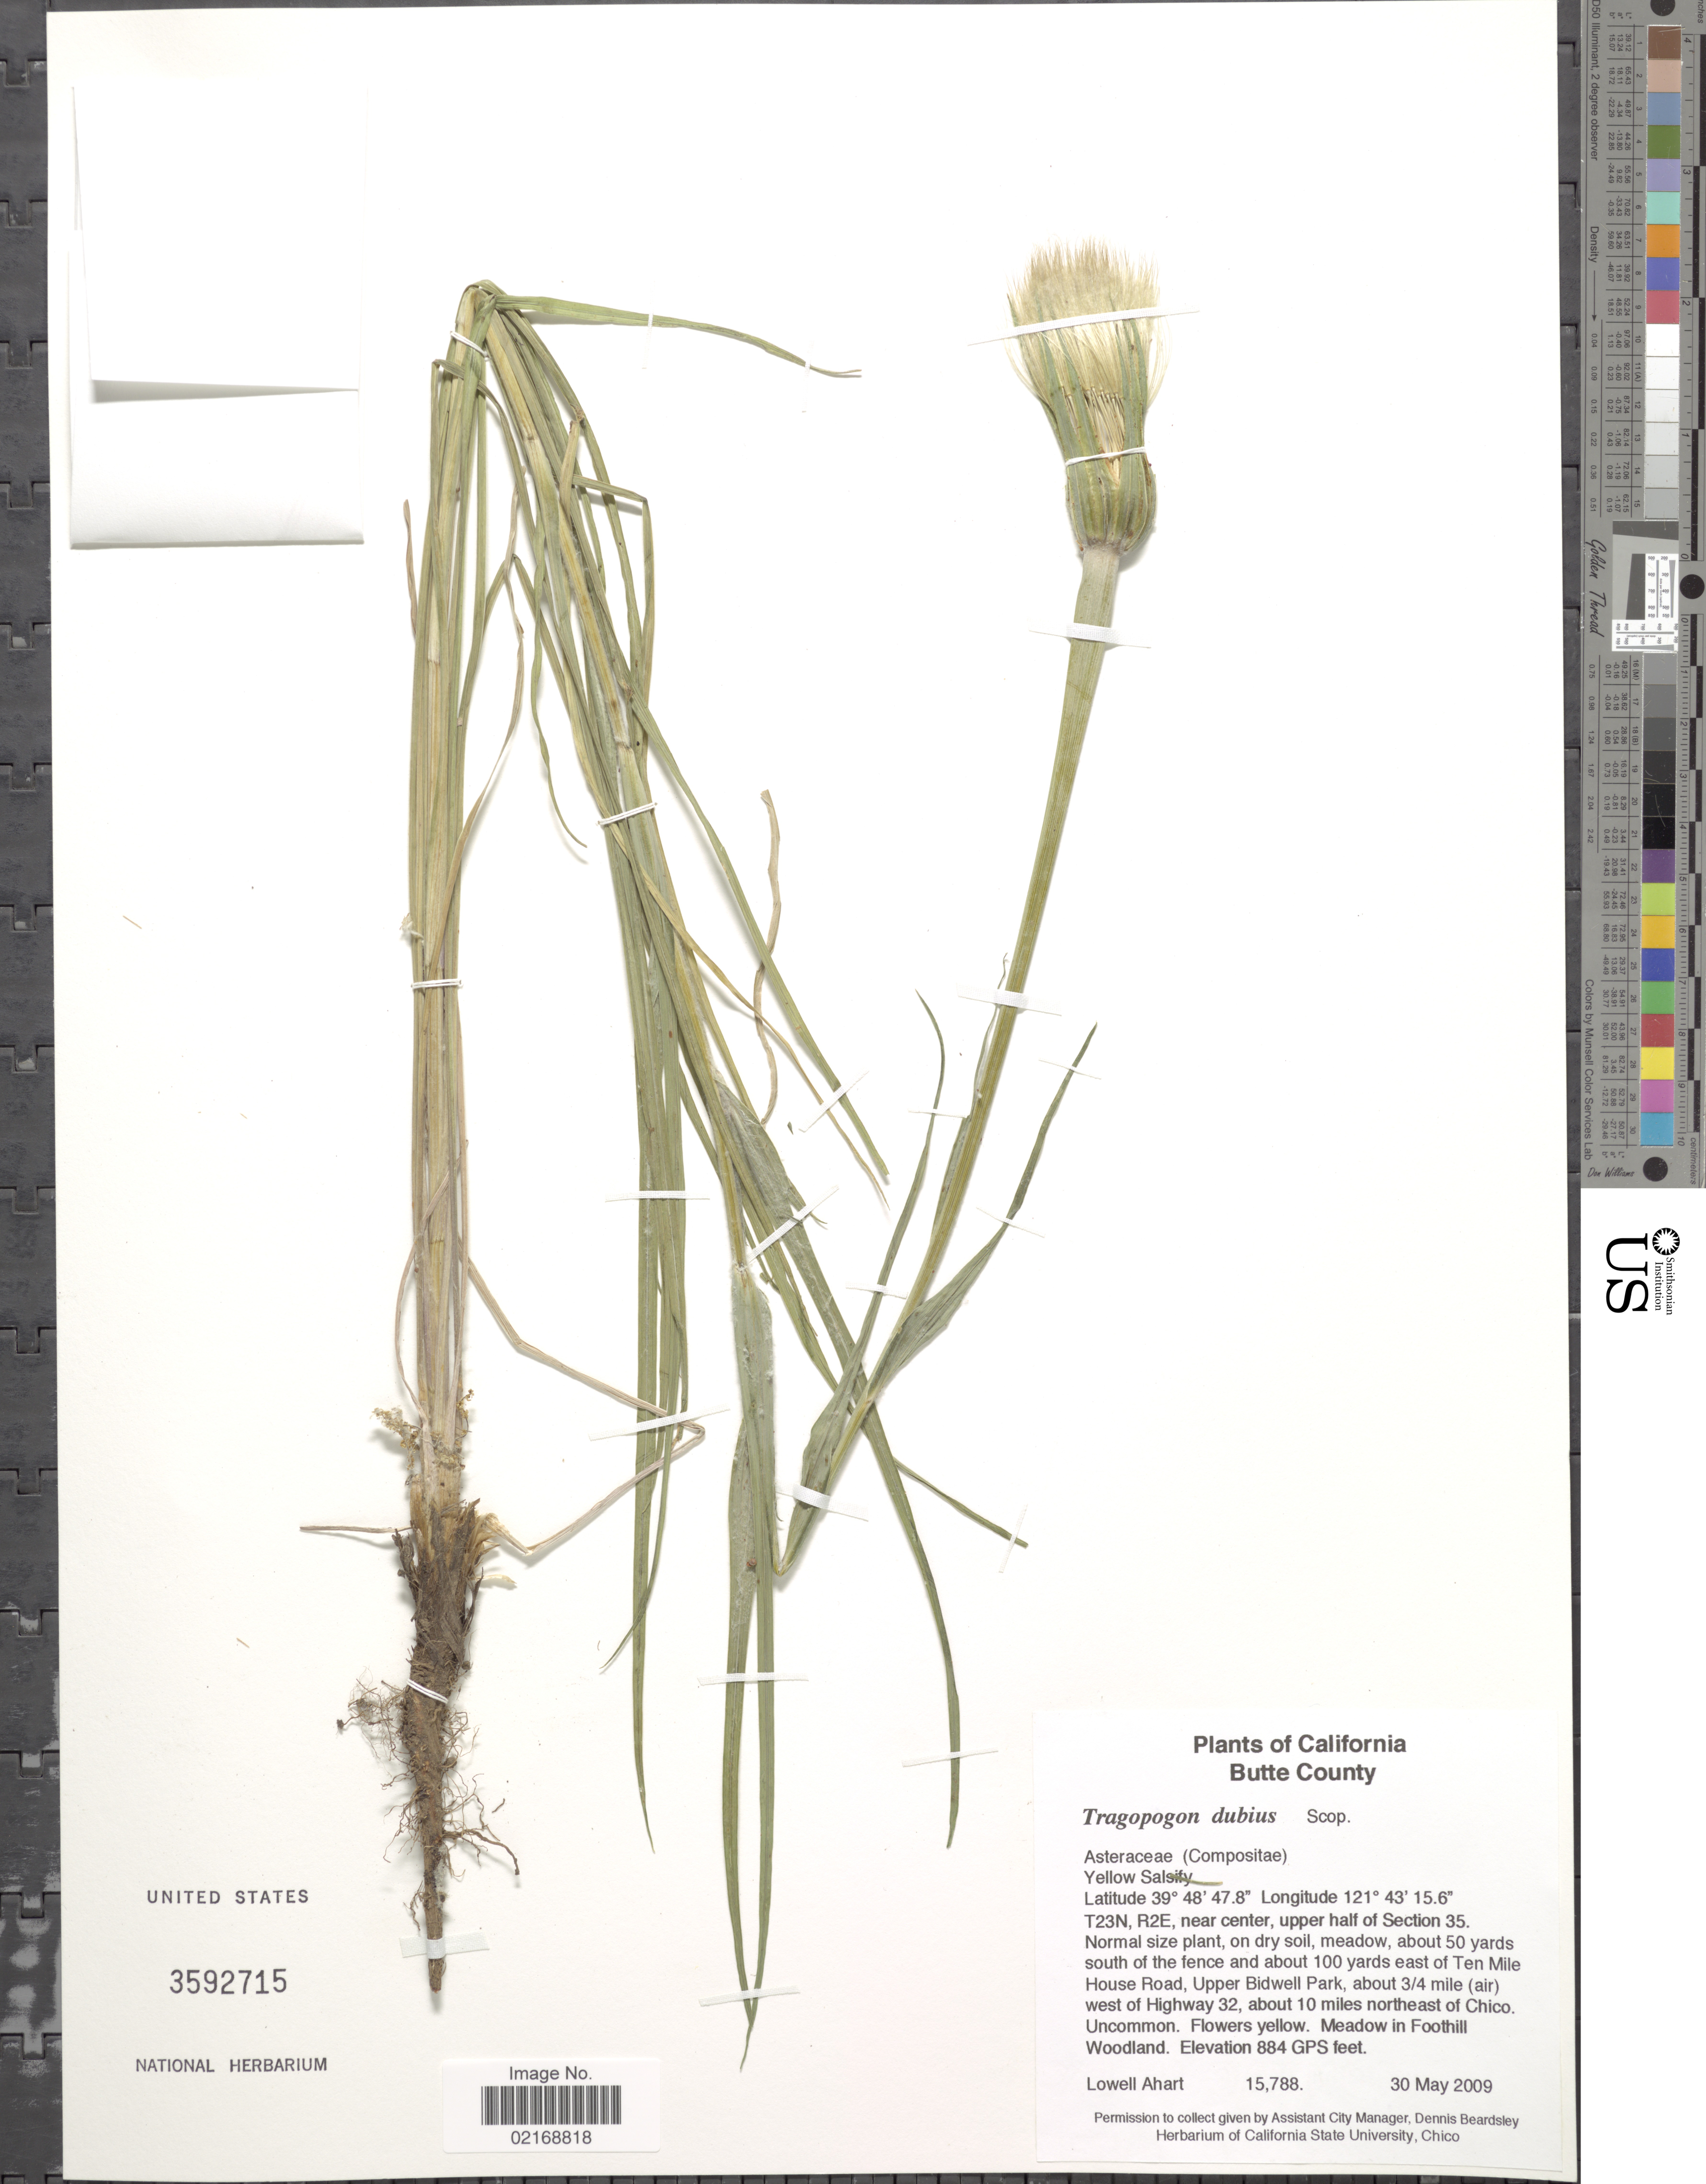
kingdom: Plantae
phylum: Tracheophyta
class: Magnoliopsida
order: Asterales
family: Asteraceae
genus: Tragopogon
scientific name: Tragopogon dubius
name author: Scop.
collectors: L. Ahart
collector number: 15788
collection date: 2009-05-30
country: United States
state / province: California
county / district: Butte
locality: Butte County. T23N, R2E, near center, upper half of Section 35. about 50 yards south of the fence and about 100 yards east of Ten Mile House Road, Upper Bidwell Park, about 3/4 mile (air) west of Highway 32, about 10 miles northeast of Chico. Meadow in Foothill Woodland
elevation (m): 269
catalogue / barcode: US 3592715